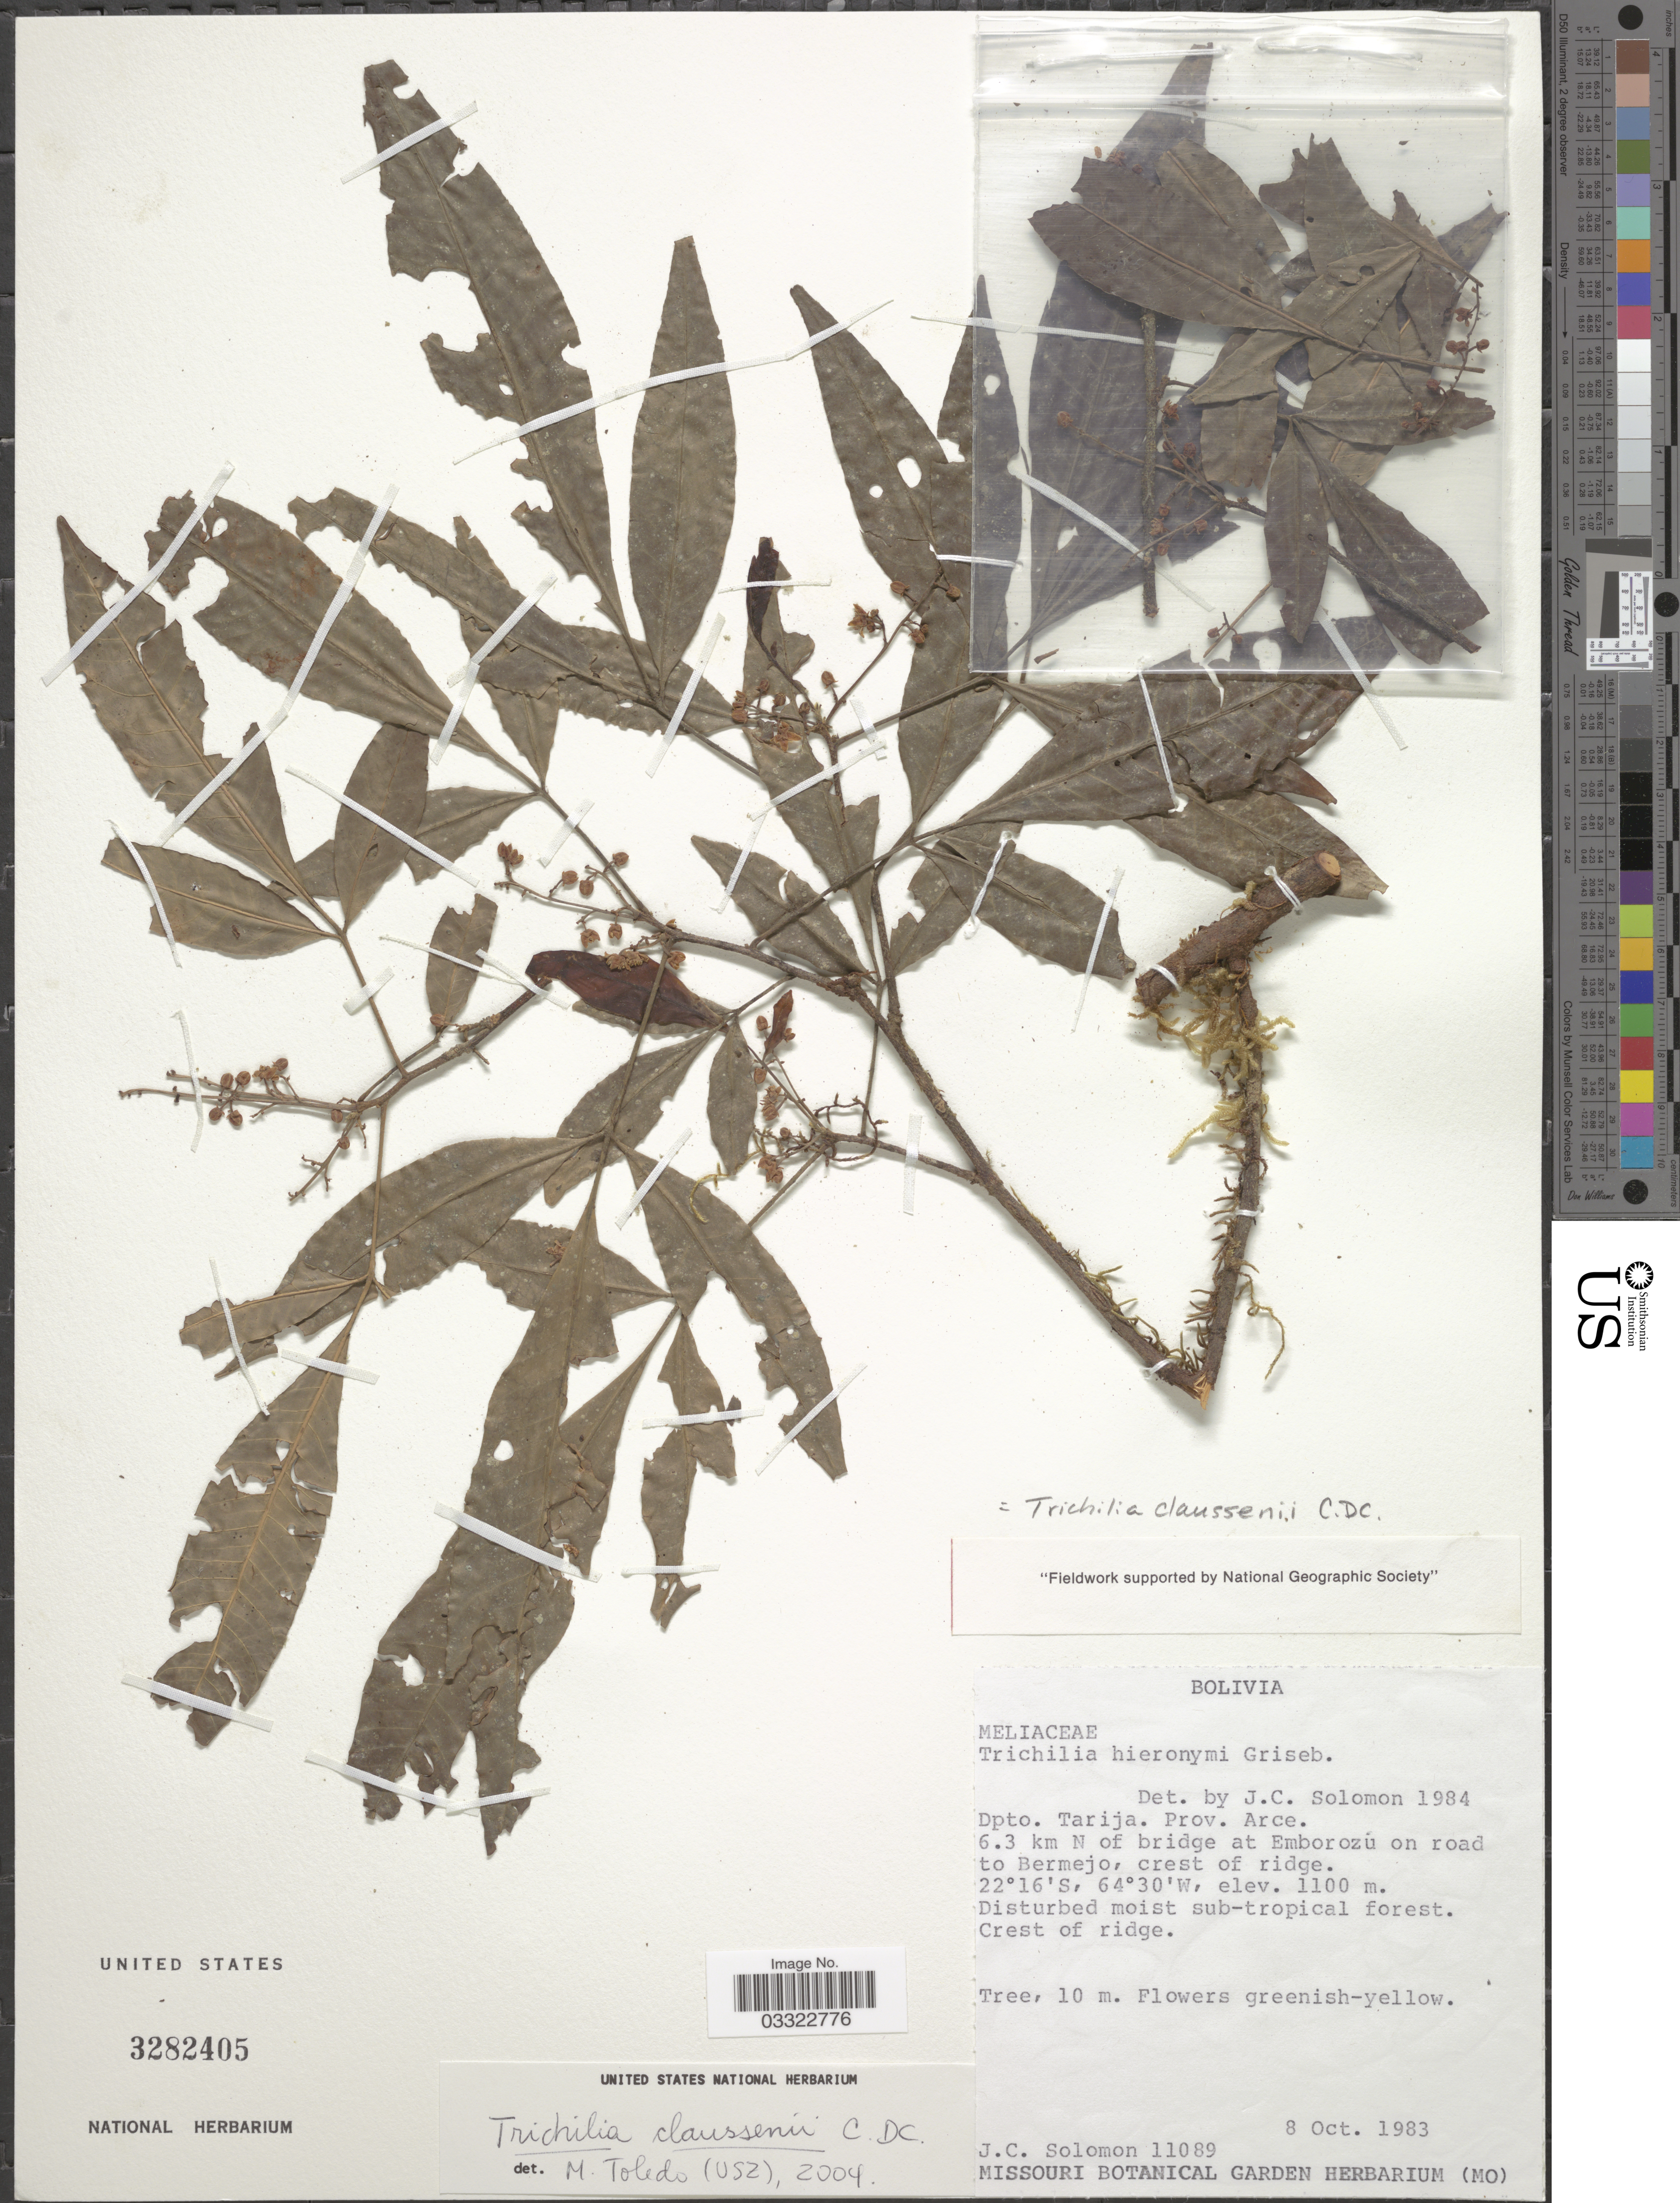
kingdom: Plantae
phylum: Tracheophyta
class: Magnoliopsida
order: Sapindales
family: Meliaceae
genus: Trichilia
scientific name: Trichilia claussenii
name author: C. DC. in Mart.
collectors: J. C. Solomon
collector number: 11089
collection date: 1983-10-08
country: Bolivia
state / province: Tarija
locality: Dpto. Tarija. Prov. Arce. 6.3 km N of bridge at Emborozú on road to Bermejo, crest of ridge.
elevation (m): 1100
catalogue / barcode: US 3282405